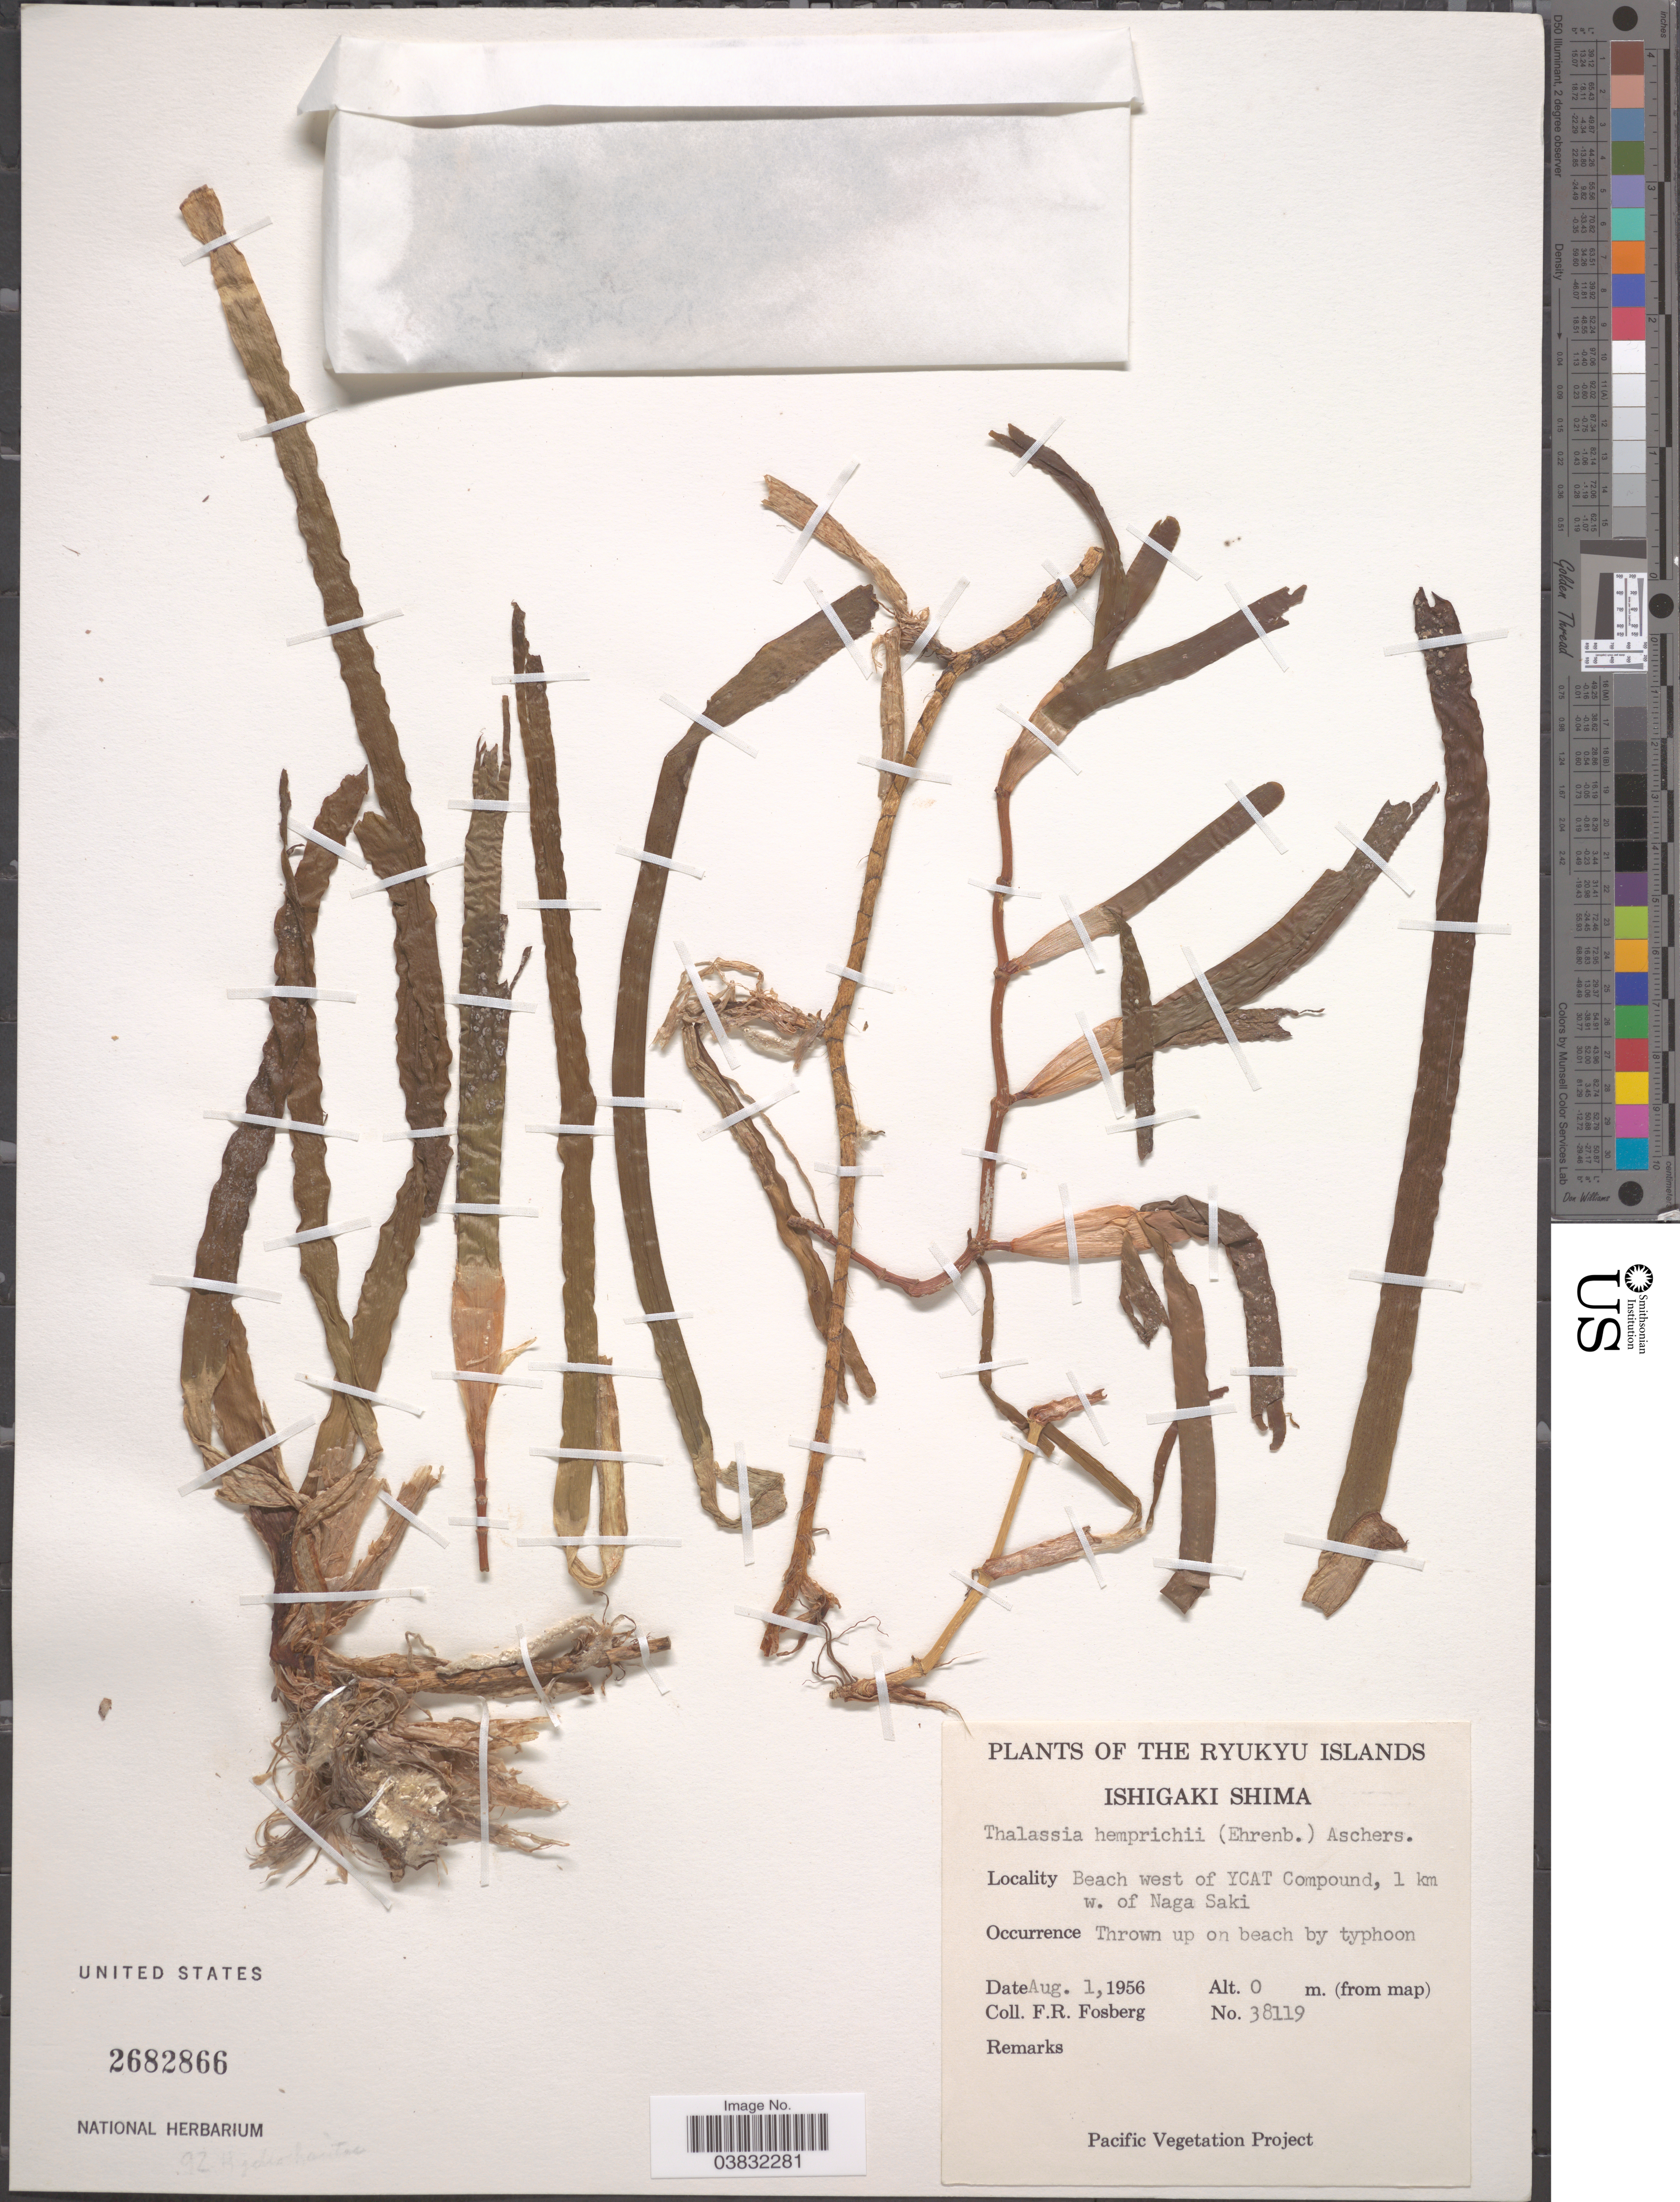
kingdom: Plantae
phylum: Tracheophyta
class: Liliopsida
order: Alismatales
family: Hydrocharitaceae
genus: Thalassia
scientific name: Thalassia hemprichii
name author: Asch.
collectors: F. R. Fosberg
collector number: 38119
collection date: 1956-08-01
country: Japan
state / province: Okinawa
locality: Ryukyu Islands. Ishigaki Shima. Beach west of YCAT Compound, 1 km w. of Naga Saki.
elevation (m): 0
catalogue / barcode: US 2682866